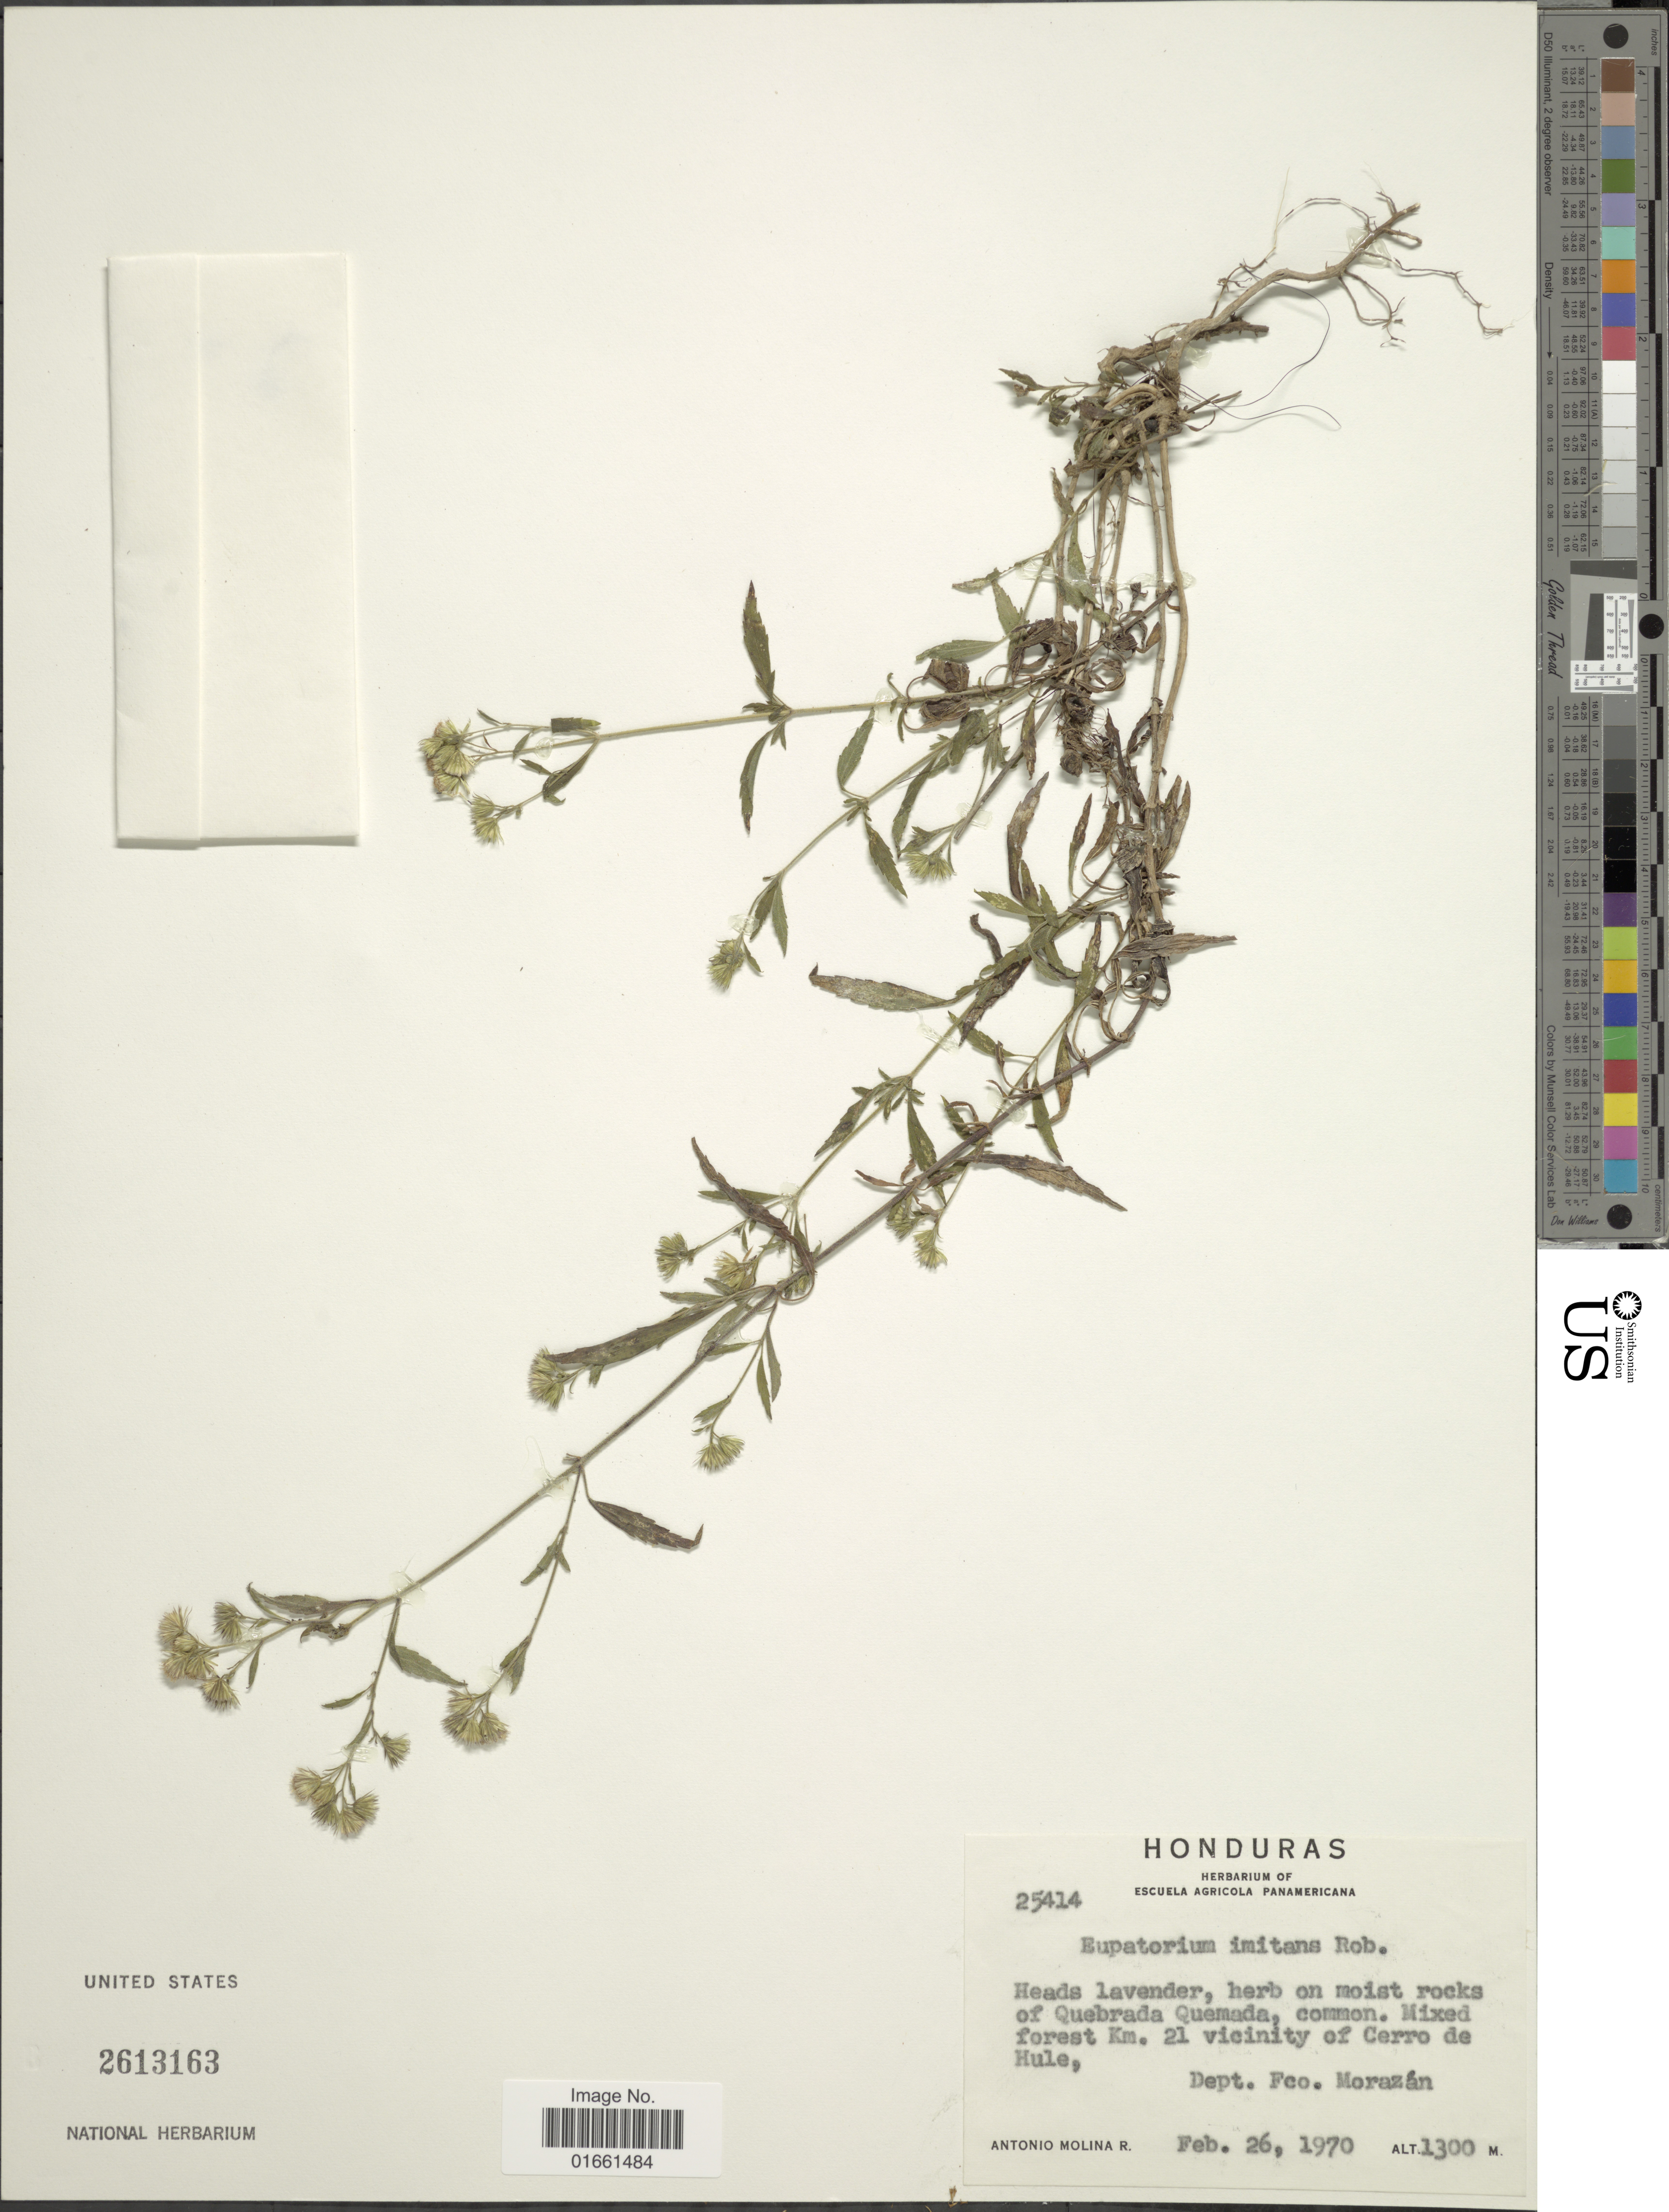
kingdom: Plantae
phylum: Tracheophyta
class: Magnoliopsida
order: Asterales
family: Asteraceae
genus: Fleischmannia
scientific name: Fleischmannia imitans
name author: (B.L. Rob.) R.M. King & H. Rob.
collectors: A. Molina R.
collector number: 25414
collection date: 1970-02-26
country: Honduras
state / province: Fco. Morazán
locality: On moist rocks of Quebrada Quemada, common, Mixed forest km 21 vicinity of Cerro de Hule.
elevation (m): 1300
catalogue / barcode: US 2613163